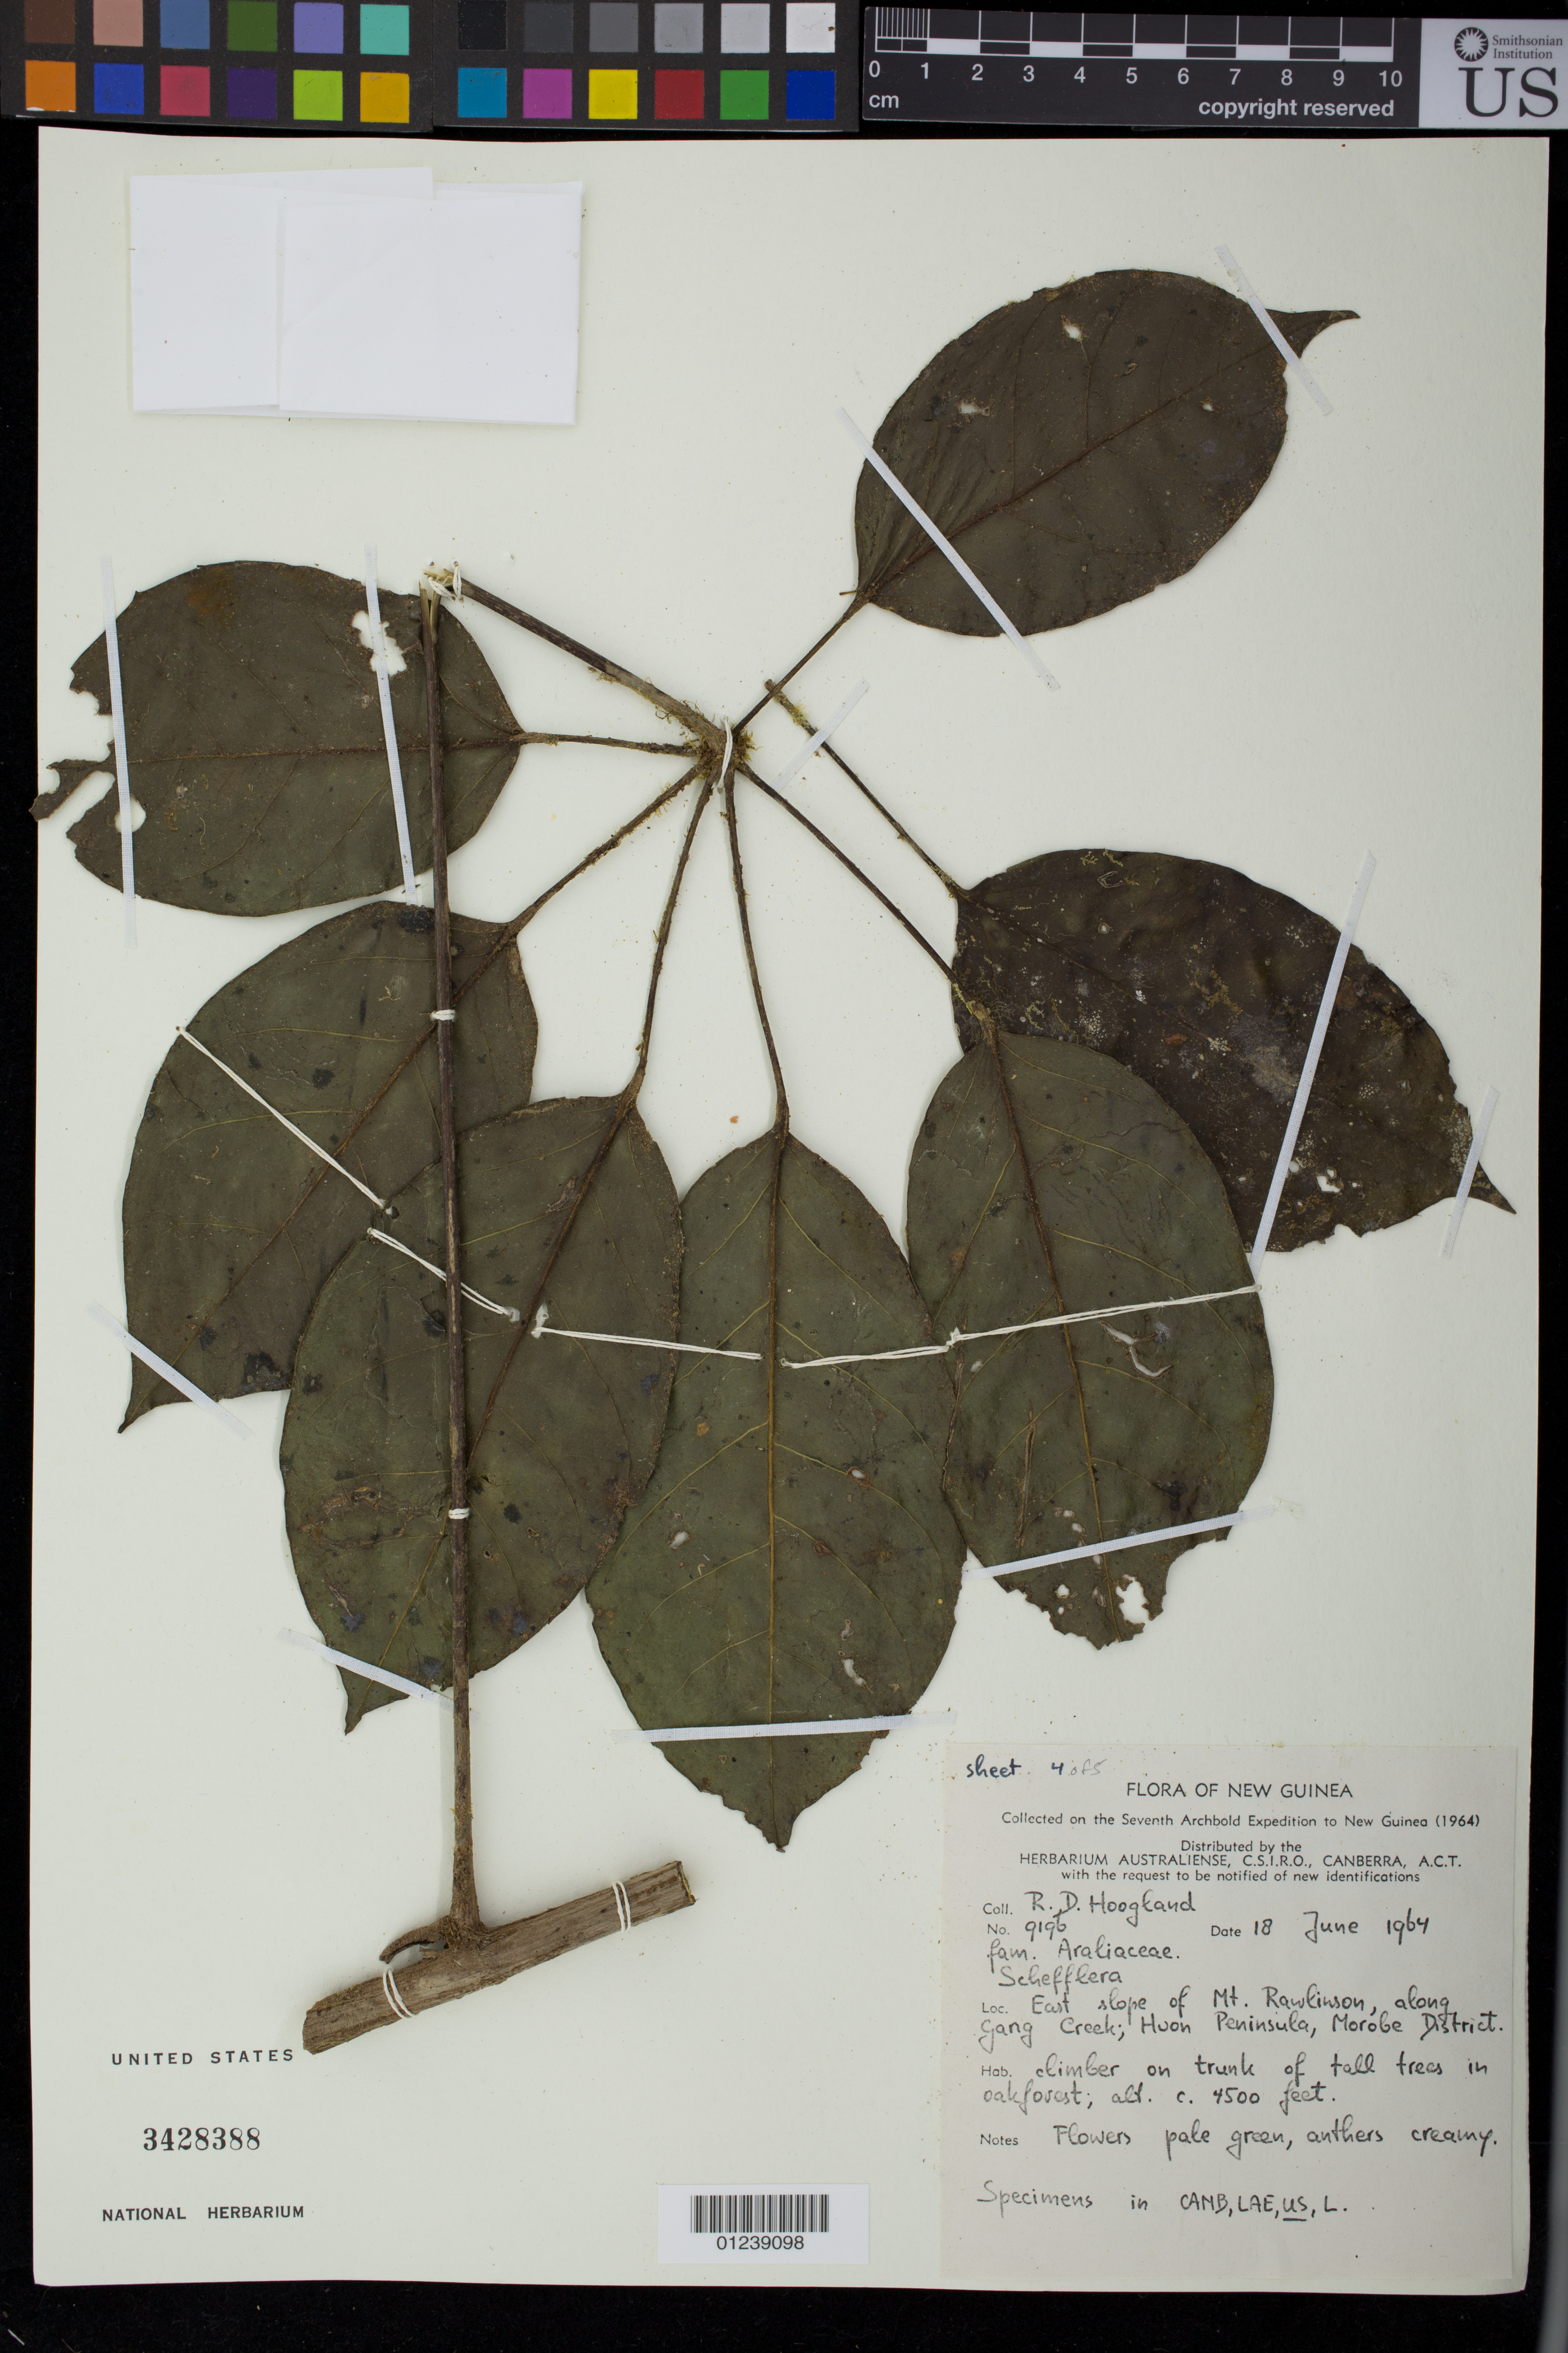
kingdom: Plantae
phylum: Tracheophyta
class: Magnoliopsida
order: Apiales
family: Araliaceae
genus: Heptapleurum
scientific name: Heptapleurum forbesii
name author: (Ridl.) Lowery & G. M. Plunkett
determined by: Wagner, W. L., (BOT), Smithsonian Institution - National Museum of Natural History (UNITED STATES)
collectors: R. D. Hoogland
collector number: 9196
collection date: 1964-06-18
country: Papua New Guinea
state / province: Morobe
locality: East slope of Mt. Rawlinson, along Gang Creek; Huon Peninsula.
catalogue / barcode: US 3428388